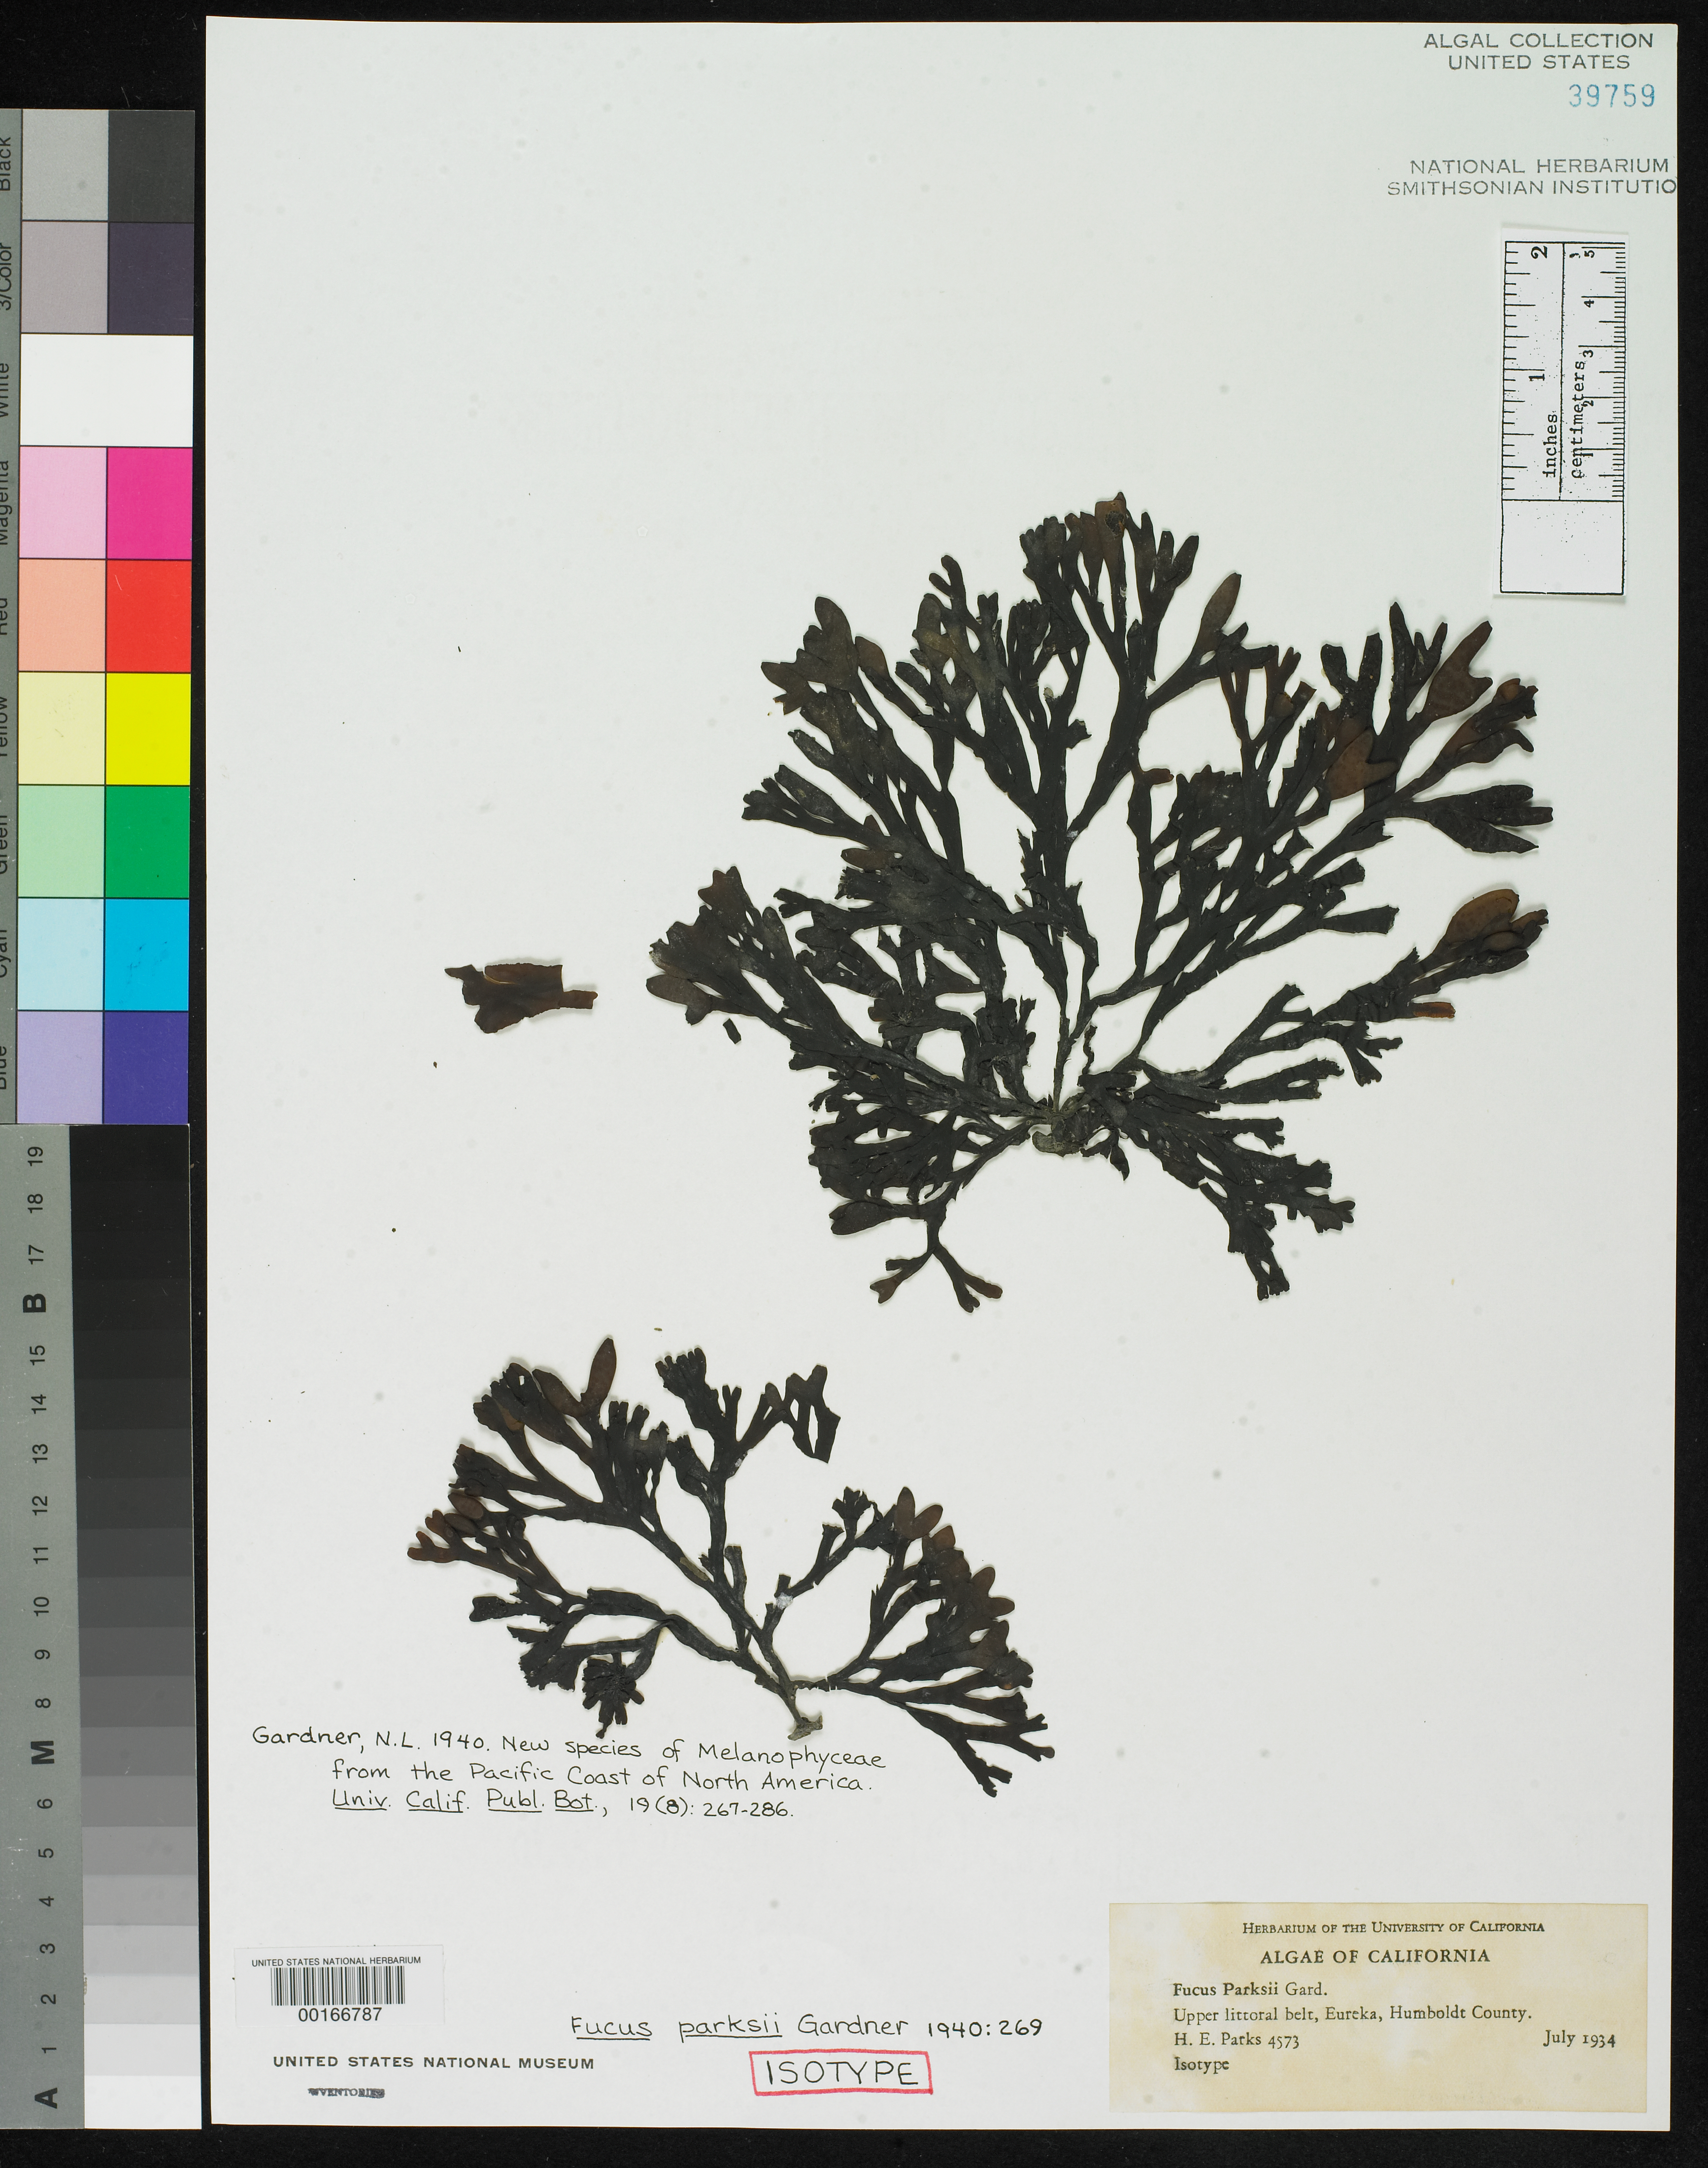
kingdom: Chromista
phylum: Ochrophyta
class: Phaeophyceae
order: Fucales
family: Fucaceae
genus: Fucus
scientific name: Fucus parksii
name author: N.L. Gardner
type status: Isotype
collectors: H. E. Parks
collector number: NLG 4573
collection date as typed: Jul 1934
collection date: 1934-07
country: United States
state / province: California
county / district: Humboldt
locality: Eureka.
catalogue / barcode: US 39759